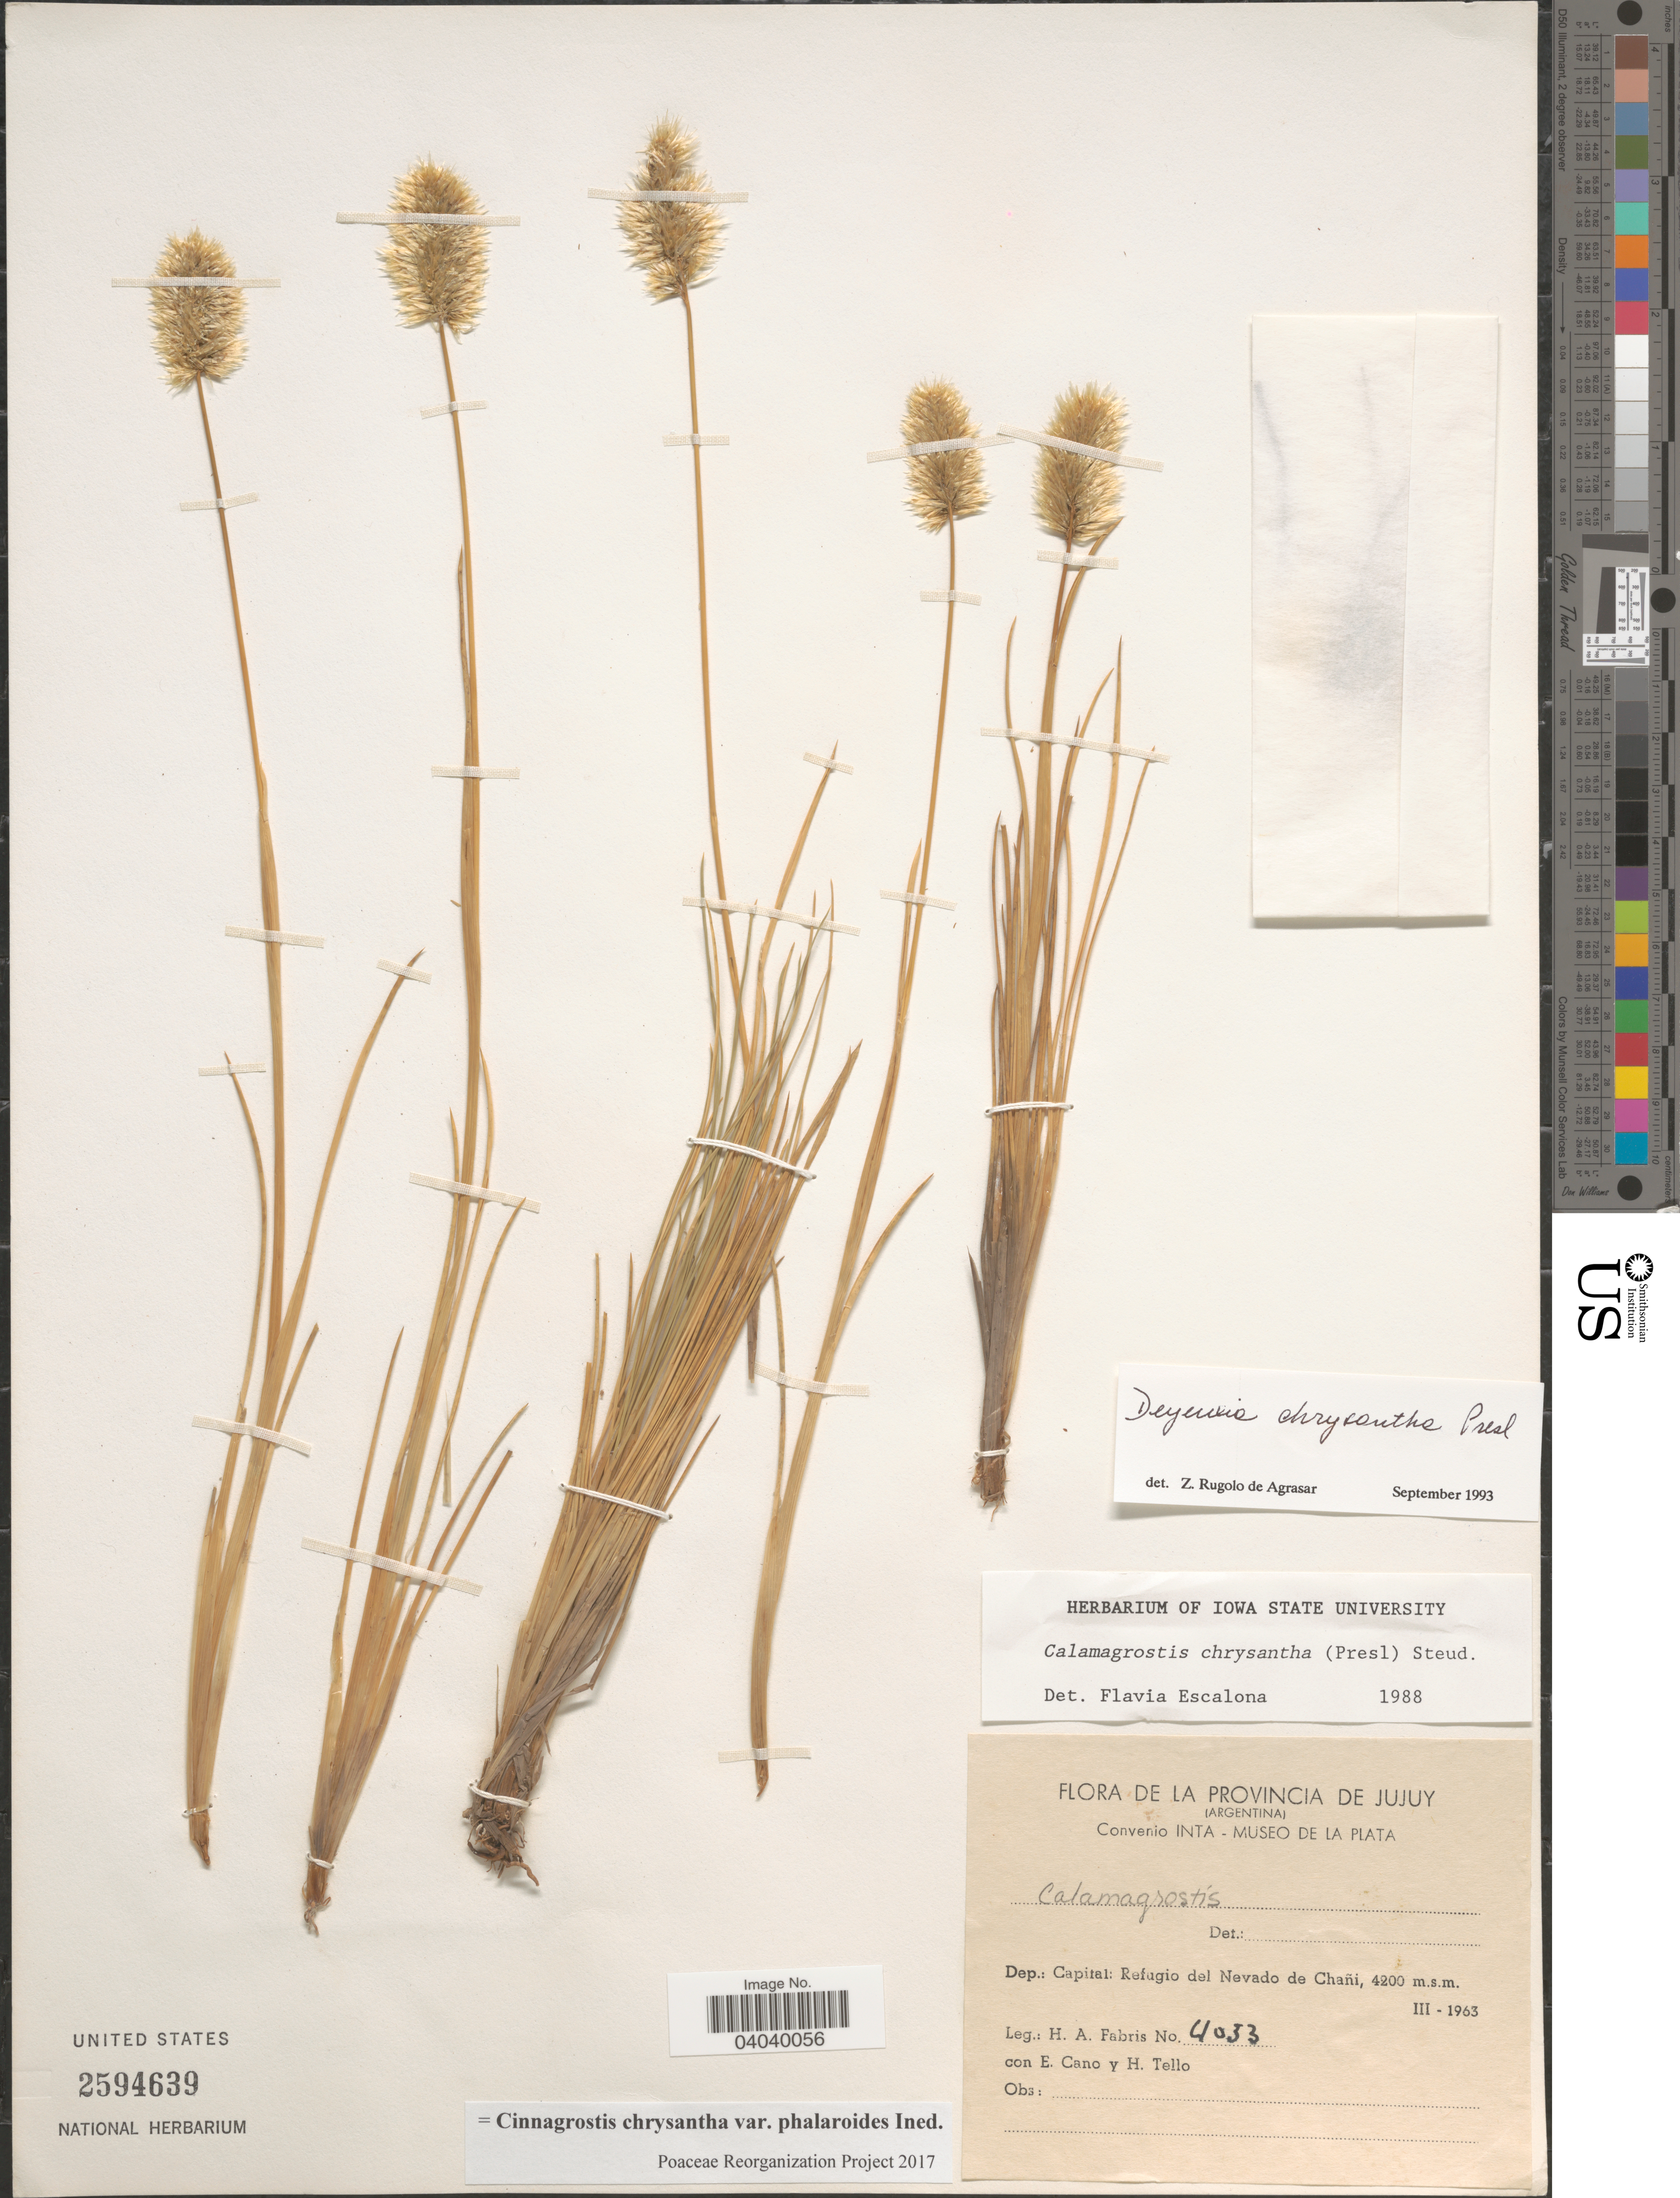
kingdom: Plantae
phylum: Tracheophyta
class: Liliopsida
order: Poales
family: Poaceae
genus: Deschampsia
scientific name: Deschampsia chrysantha var. phalaroides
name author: (Wedd.) Saarela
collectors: H. A. Fabris, E. Cano & H. Tello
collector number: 4053*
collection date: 1963-03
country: Argentina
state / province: Jujuy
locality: Dep.: Capital: Refugio del Nevado de Chañi.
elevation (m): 4200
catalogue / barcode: US 2594639